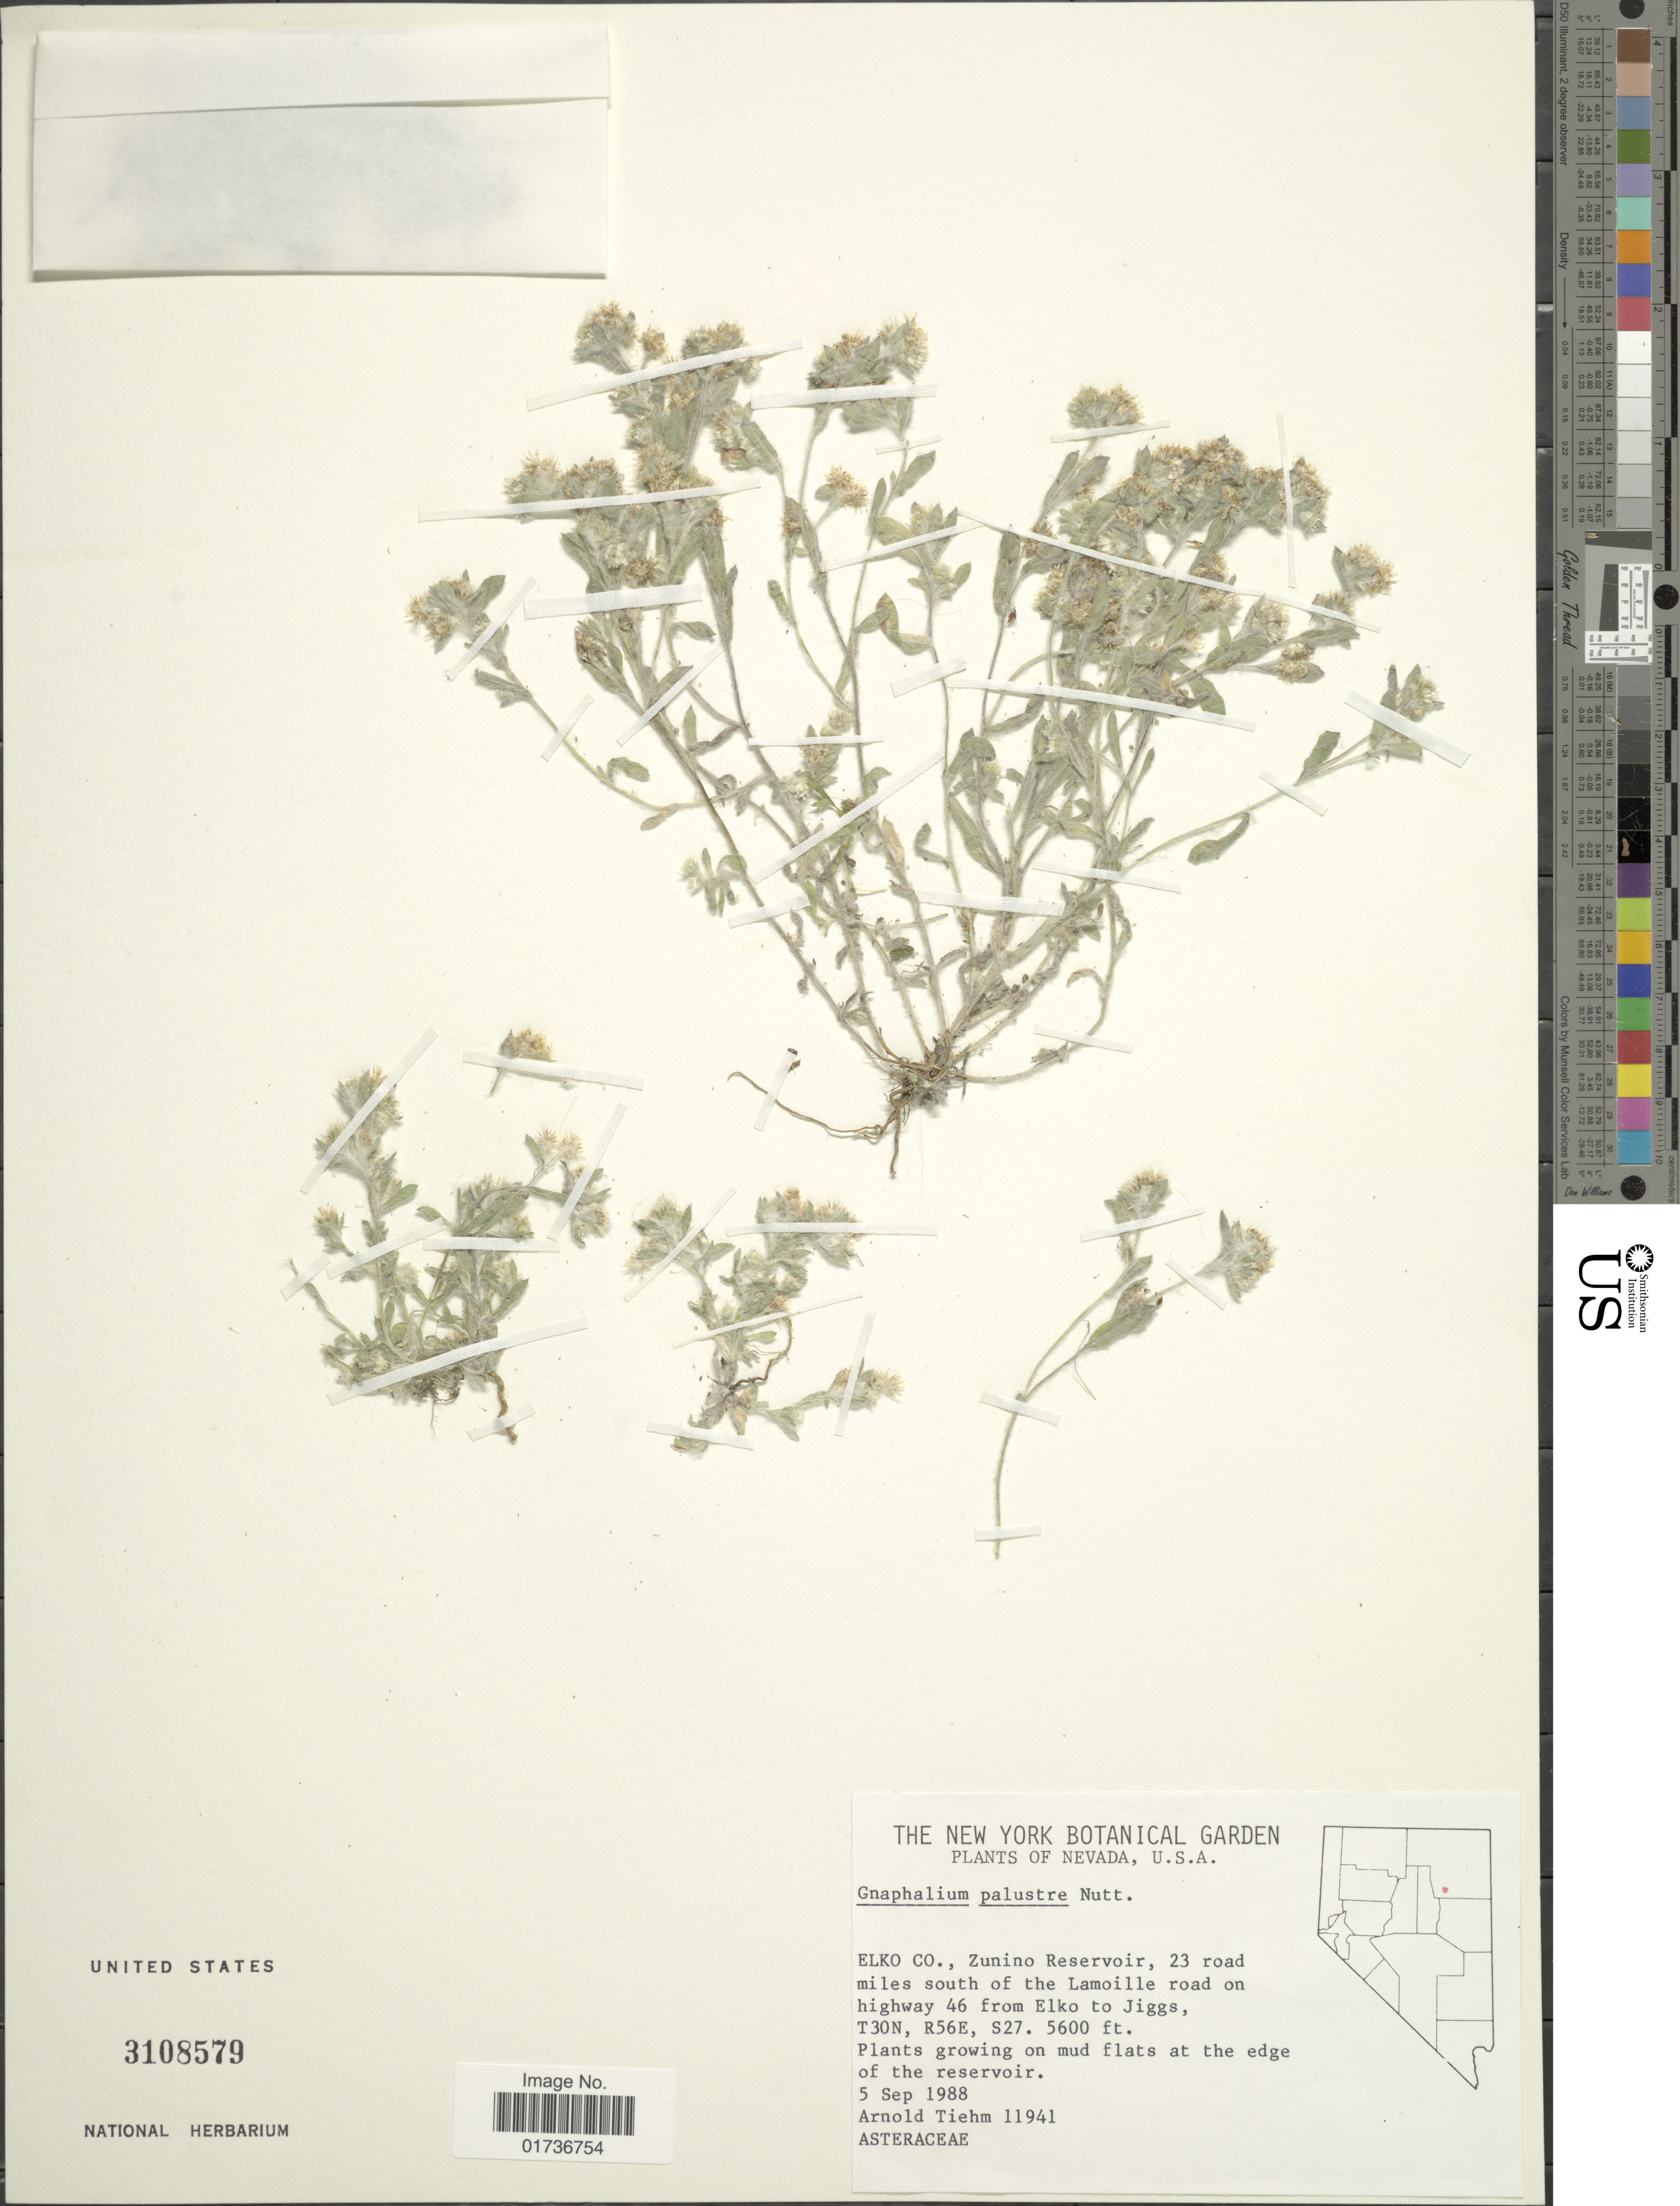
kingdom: Plantae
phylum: Tracheophyta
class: Magnoliopsida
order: Asterales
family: Asteraceae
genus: Gnaphalium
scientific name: Gnaphalium palustre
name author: Nutt.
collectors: A. Tiehm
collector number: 11941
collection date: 1988-09-05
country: United States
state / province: Nevada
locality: Elko Co., Zunino Reservoir, 23 road miles south of the Lamoille road on highway 46 from Elko to Jiggs, T30N, R56E, S27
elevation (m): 1707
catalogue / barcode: US 3108579